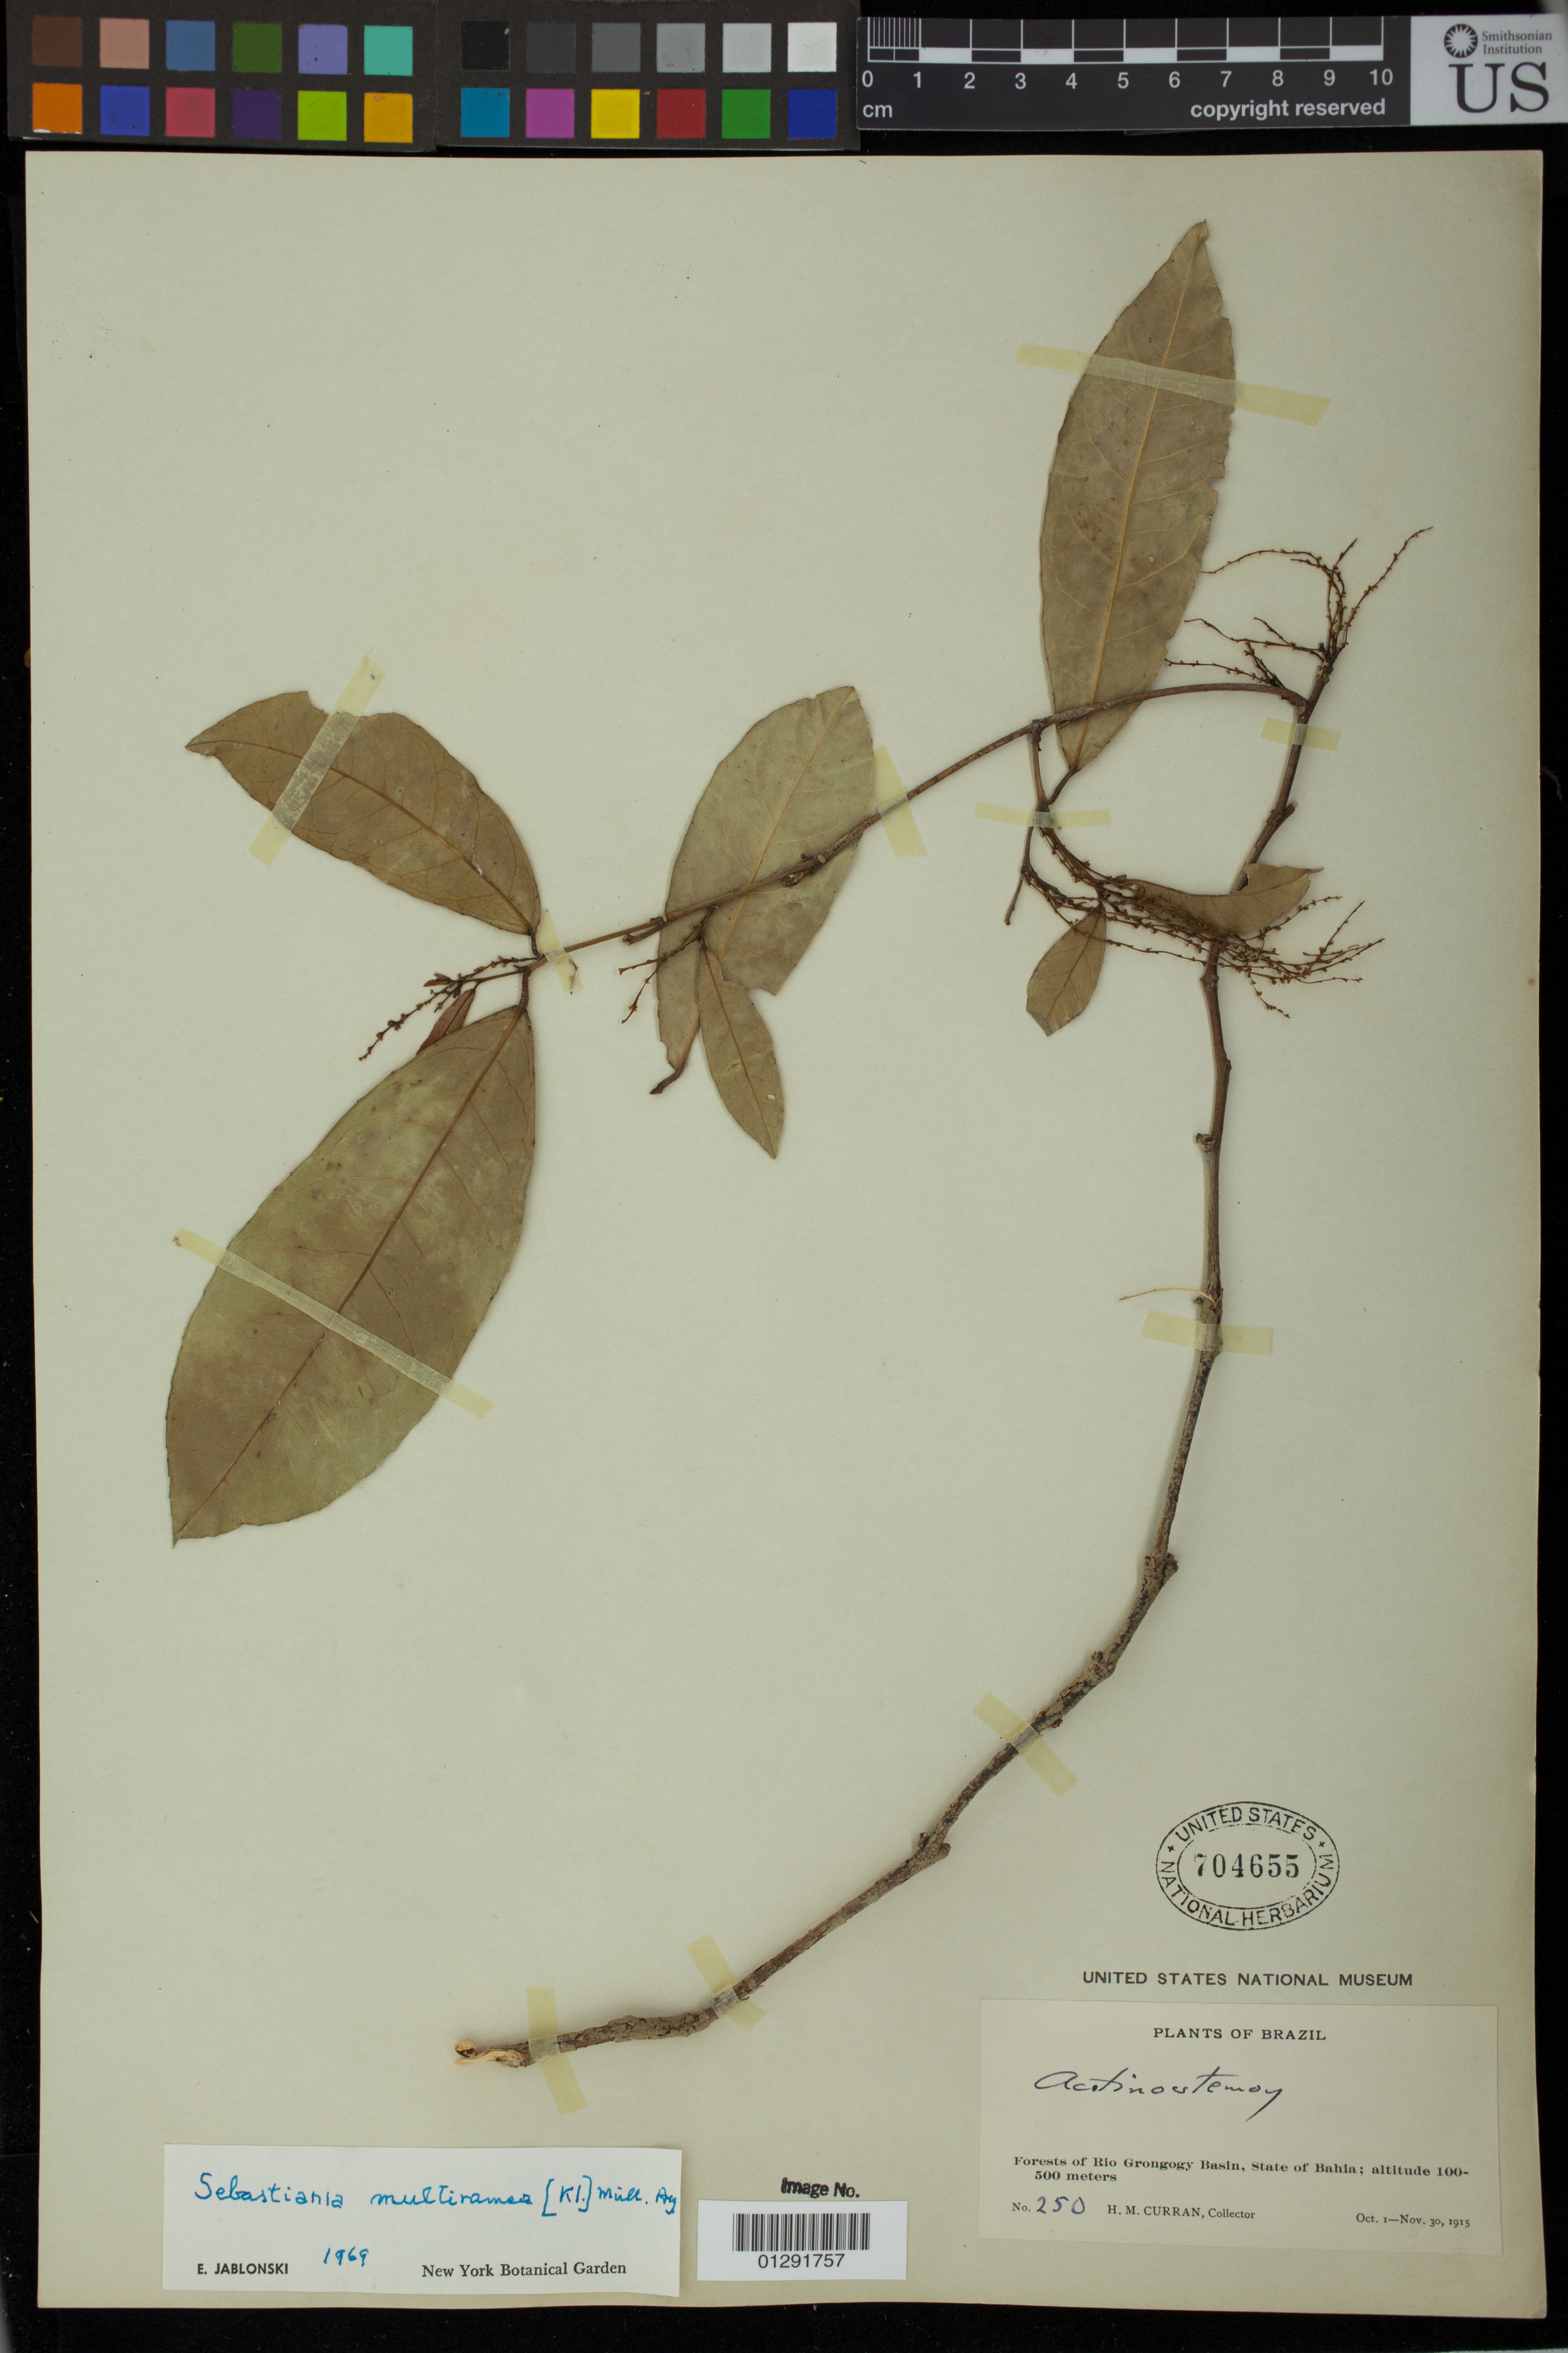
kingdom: Plantae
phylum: Tracheophyta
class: Magnoliopsida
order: Malpighiales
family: Euphorbiaceae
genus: Sebastiania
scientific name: Sebastiania multiramea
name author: (Klotzsch) Mart.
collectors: H. M. Curran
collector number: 250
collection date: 1915-10-01/1915-11-30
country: Brazil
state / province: Bahia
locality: Forests of Rio Grongogy Basin.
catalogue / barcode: US 704655